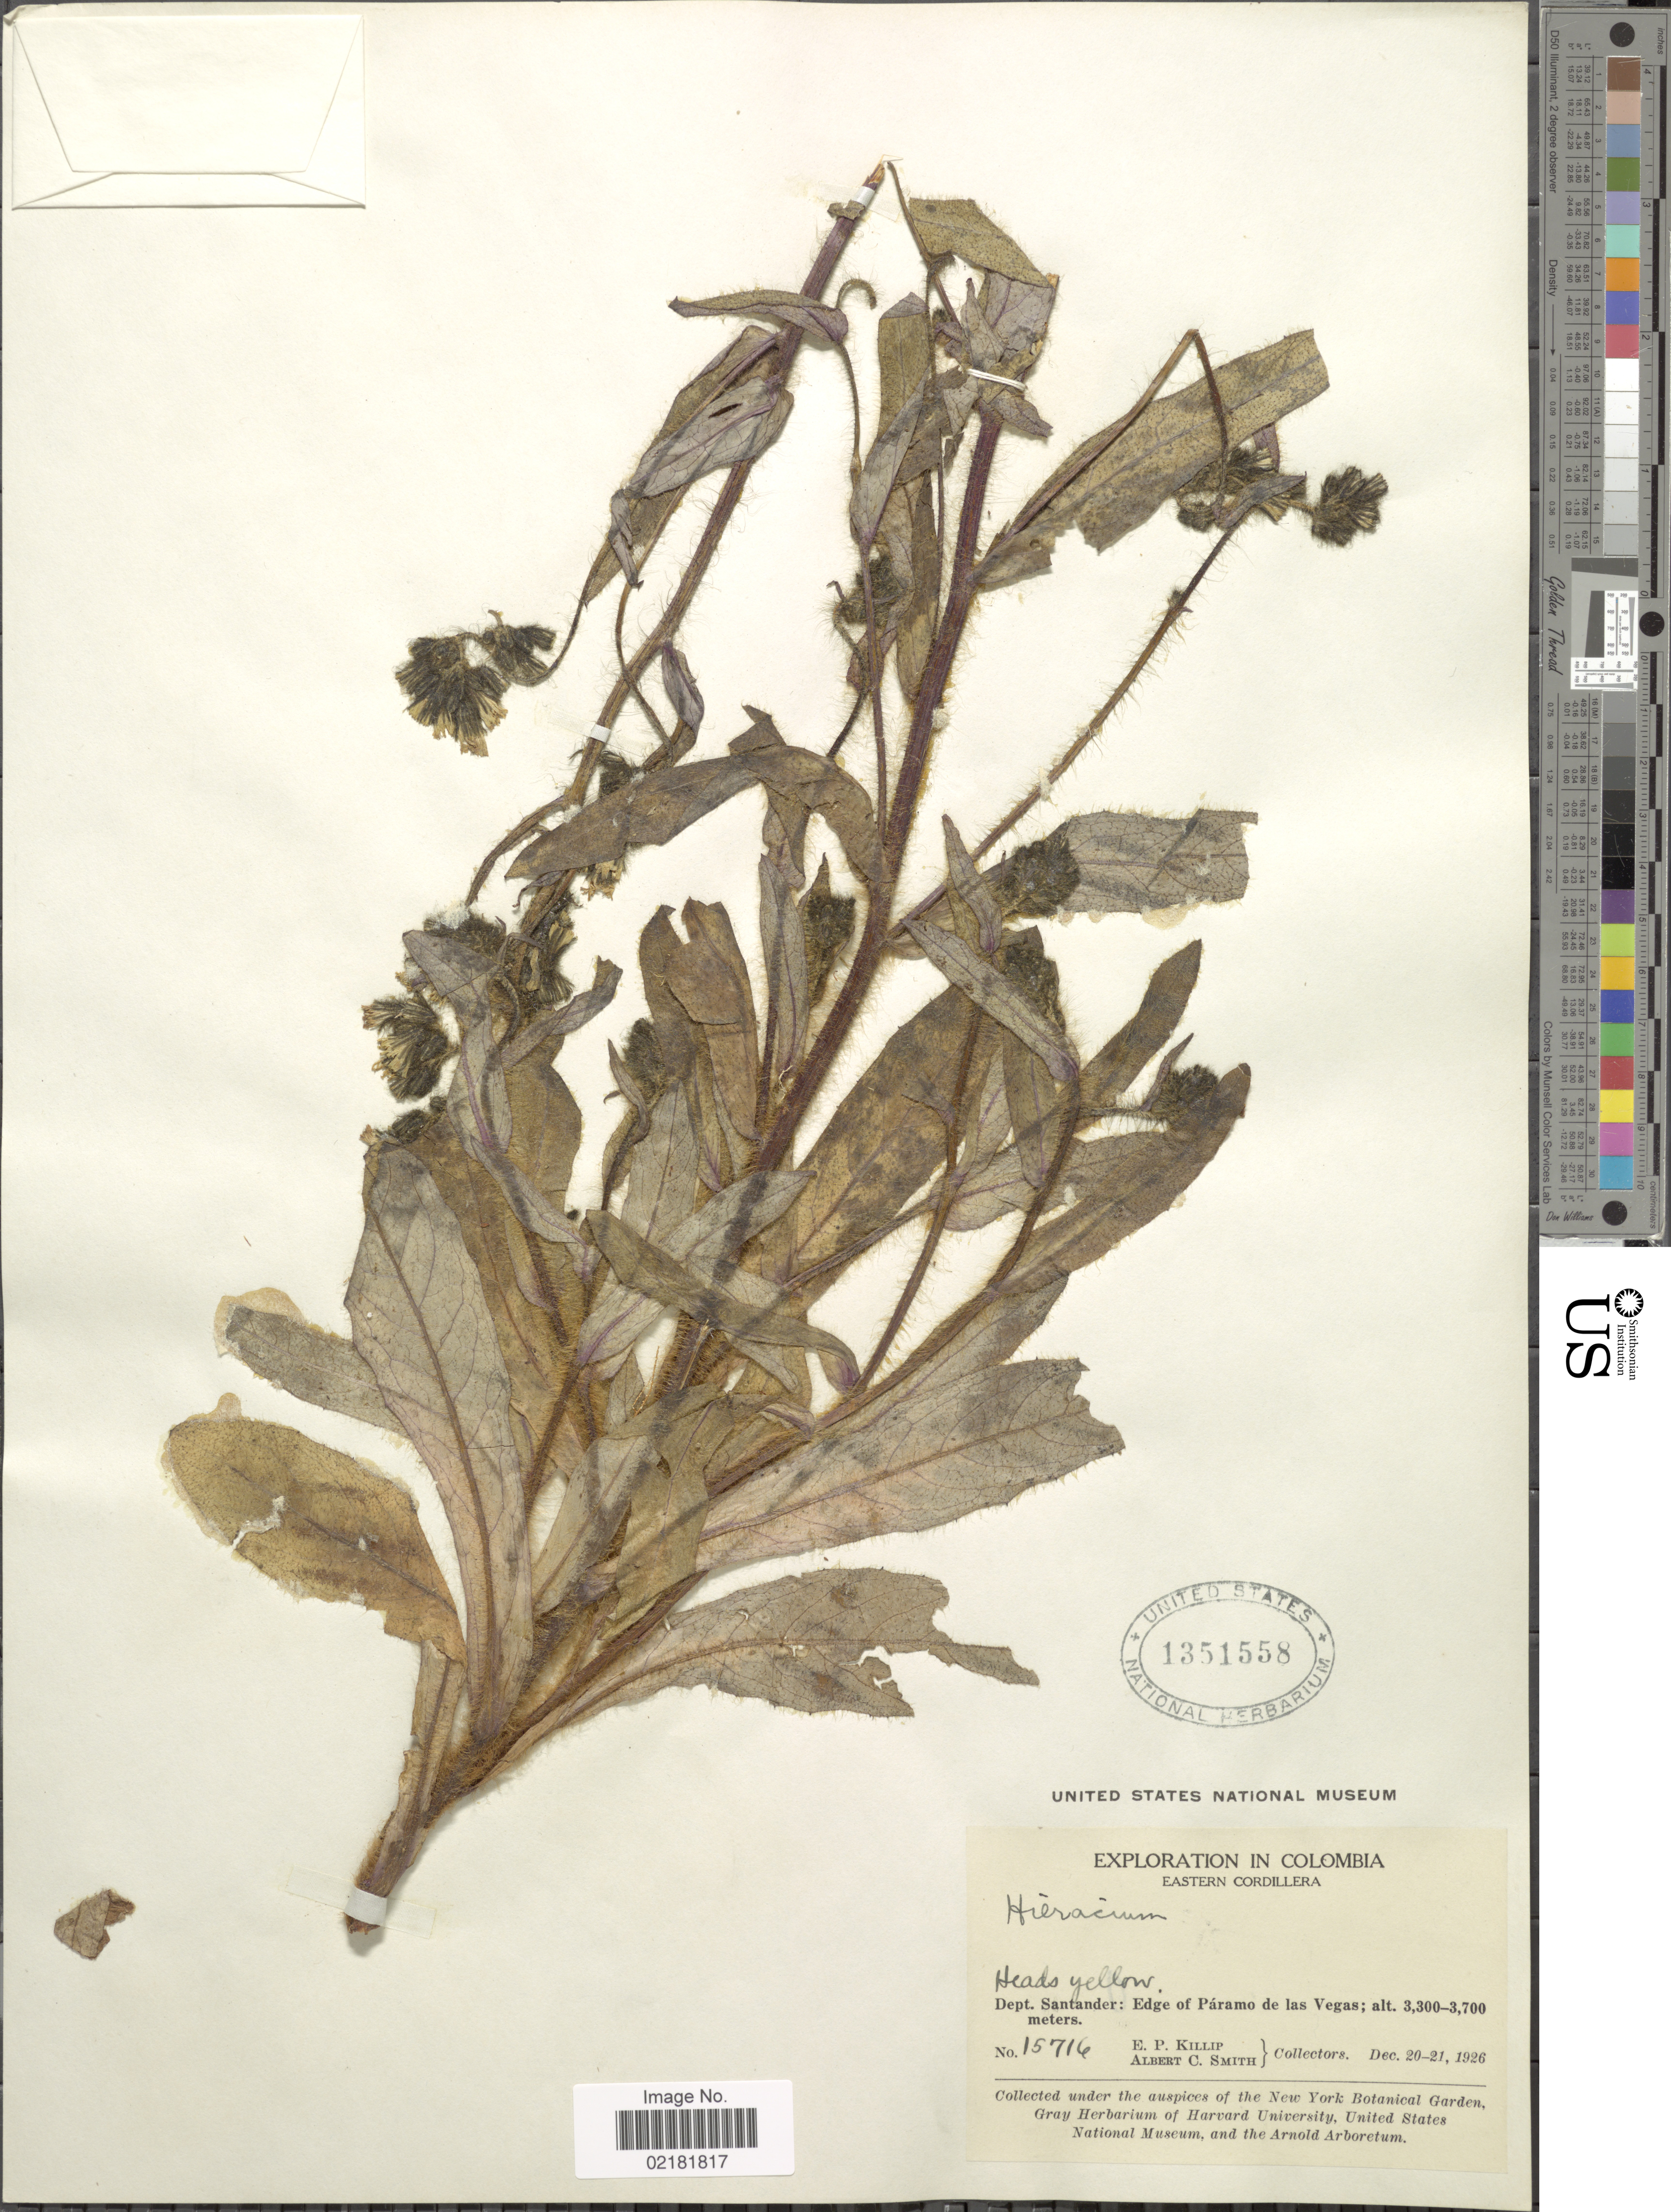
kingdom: Plantae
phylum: Tracheophyta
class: Magnoliopsida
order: Asterales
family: Asteraceae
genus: Hieracium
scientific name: Hieracium repandulare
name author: Druce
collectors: E. P. Killip & A. C. Smith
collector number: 15716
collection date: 1926-12-20/1926-12-21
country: Colombia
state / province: Santander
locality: Edge of Paramo de las Vegas, Eastern Cordillera.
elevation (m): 3300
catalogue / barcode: US 1351558